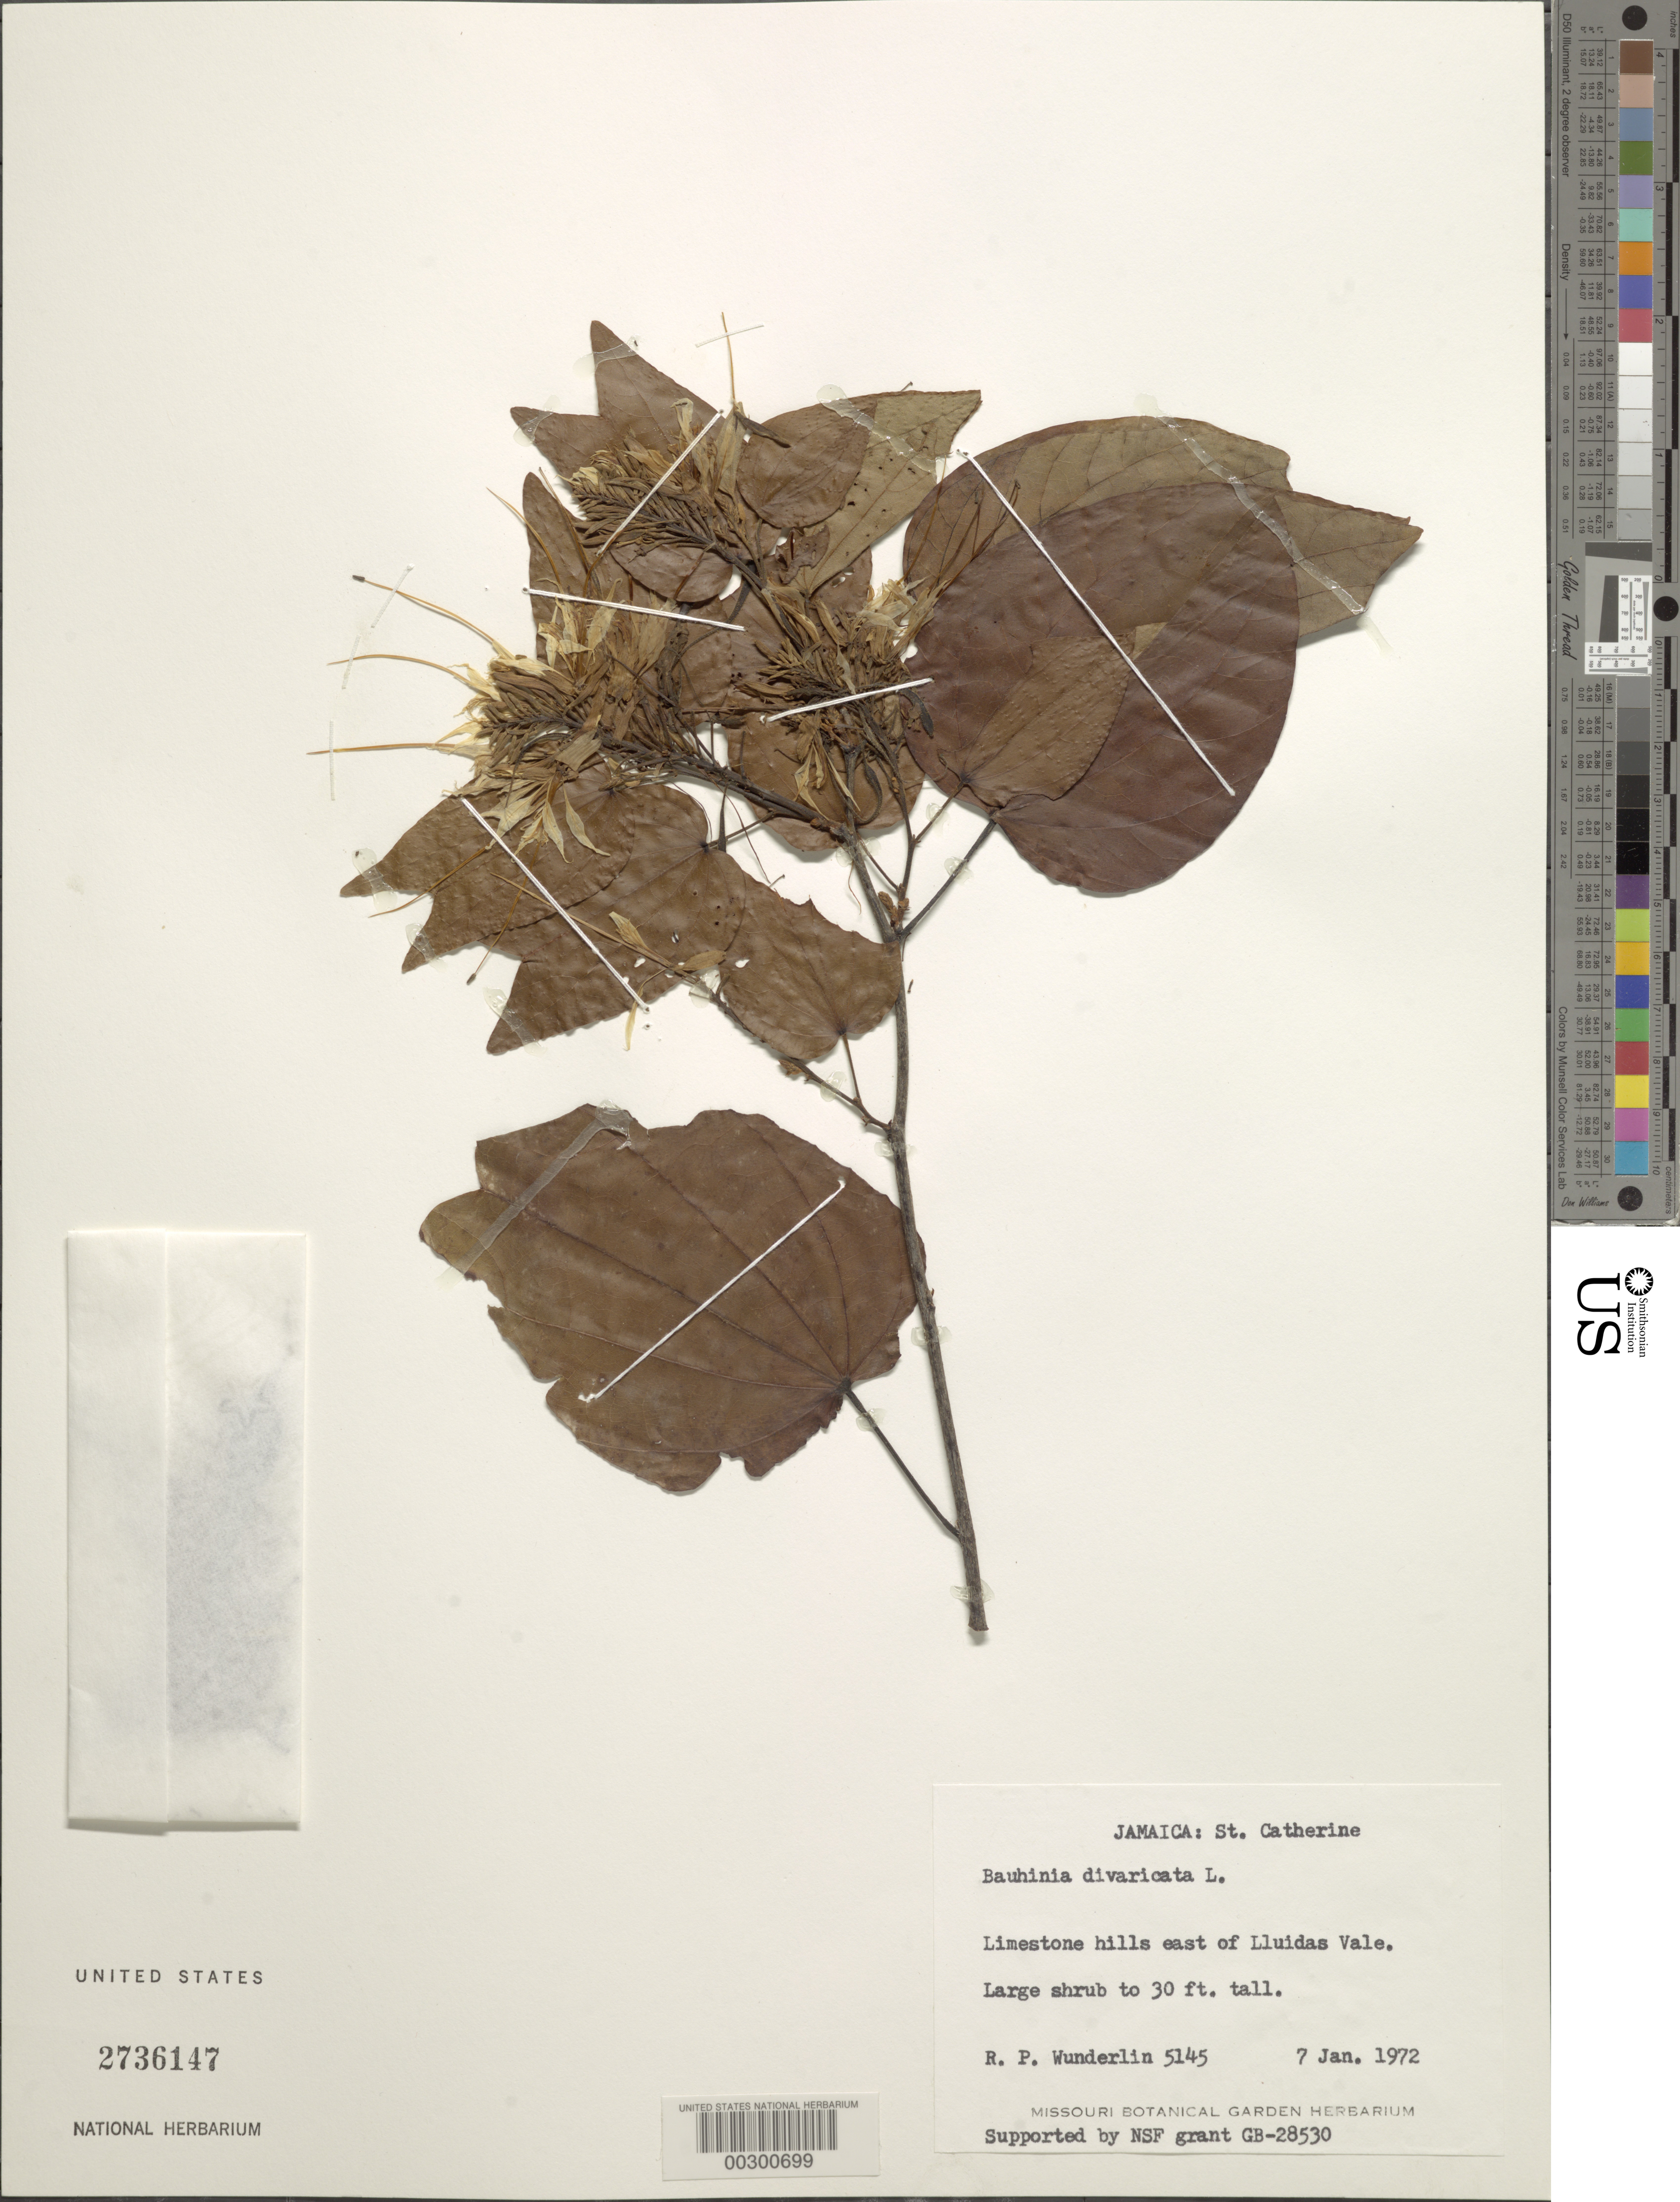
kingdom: Plantae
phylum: Tracheophyta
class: Magnoliopsida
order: Fabales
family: Fabaceae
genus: Bauhinia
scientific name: Bauhinia divaricata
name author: L.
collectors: R. P. Wunderlin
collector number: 5145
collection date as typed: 07 Jan 1972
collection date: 1972-01-07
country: Jamaica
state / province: Saint Catherine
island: Greater Antilles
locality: E of lluidas vale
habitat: Limestone hills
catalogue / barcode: US 2736147